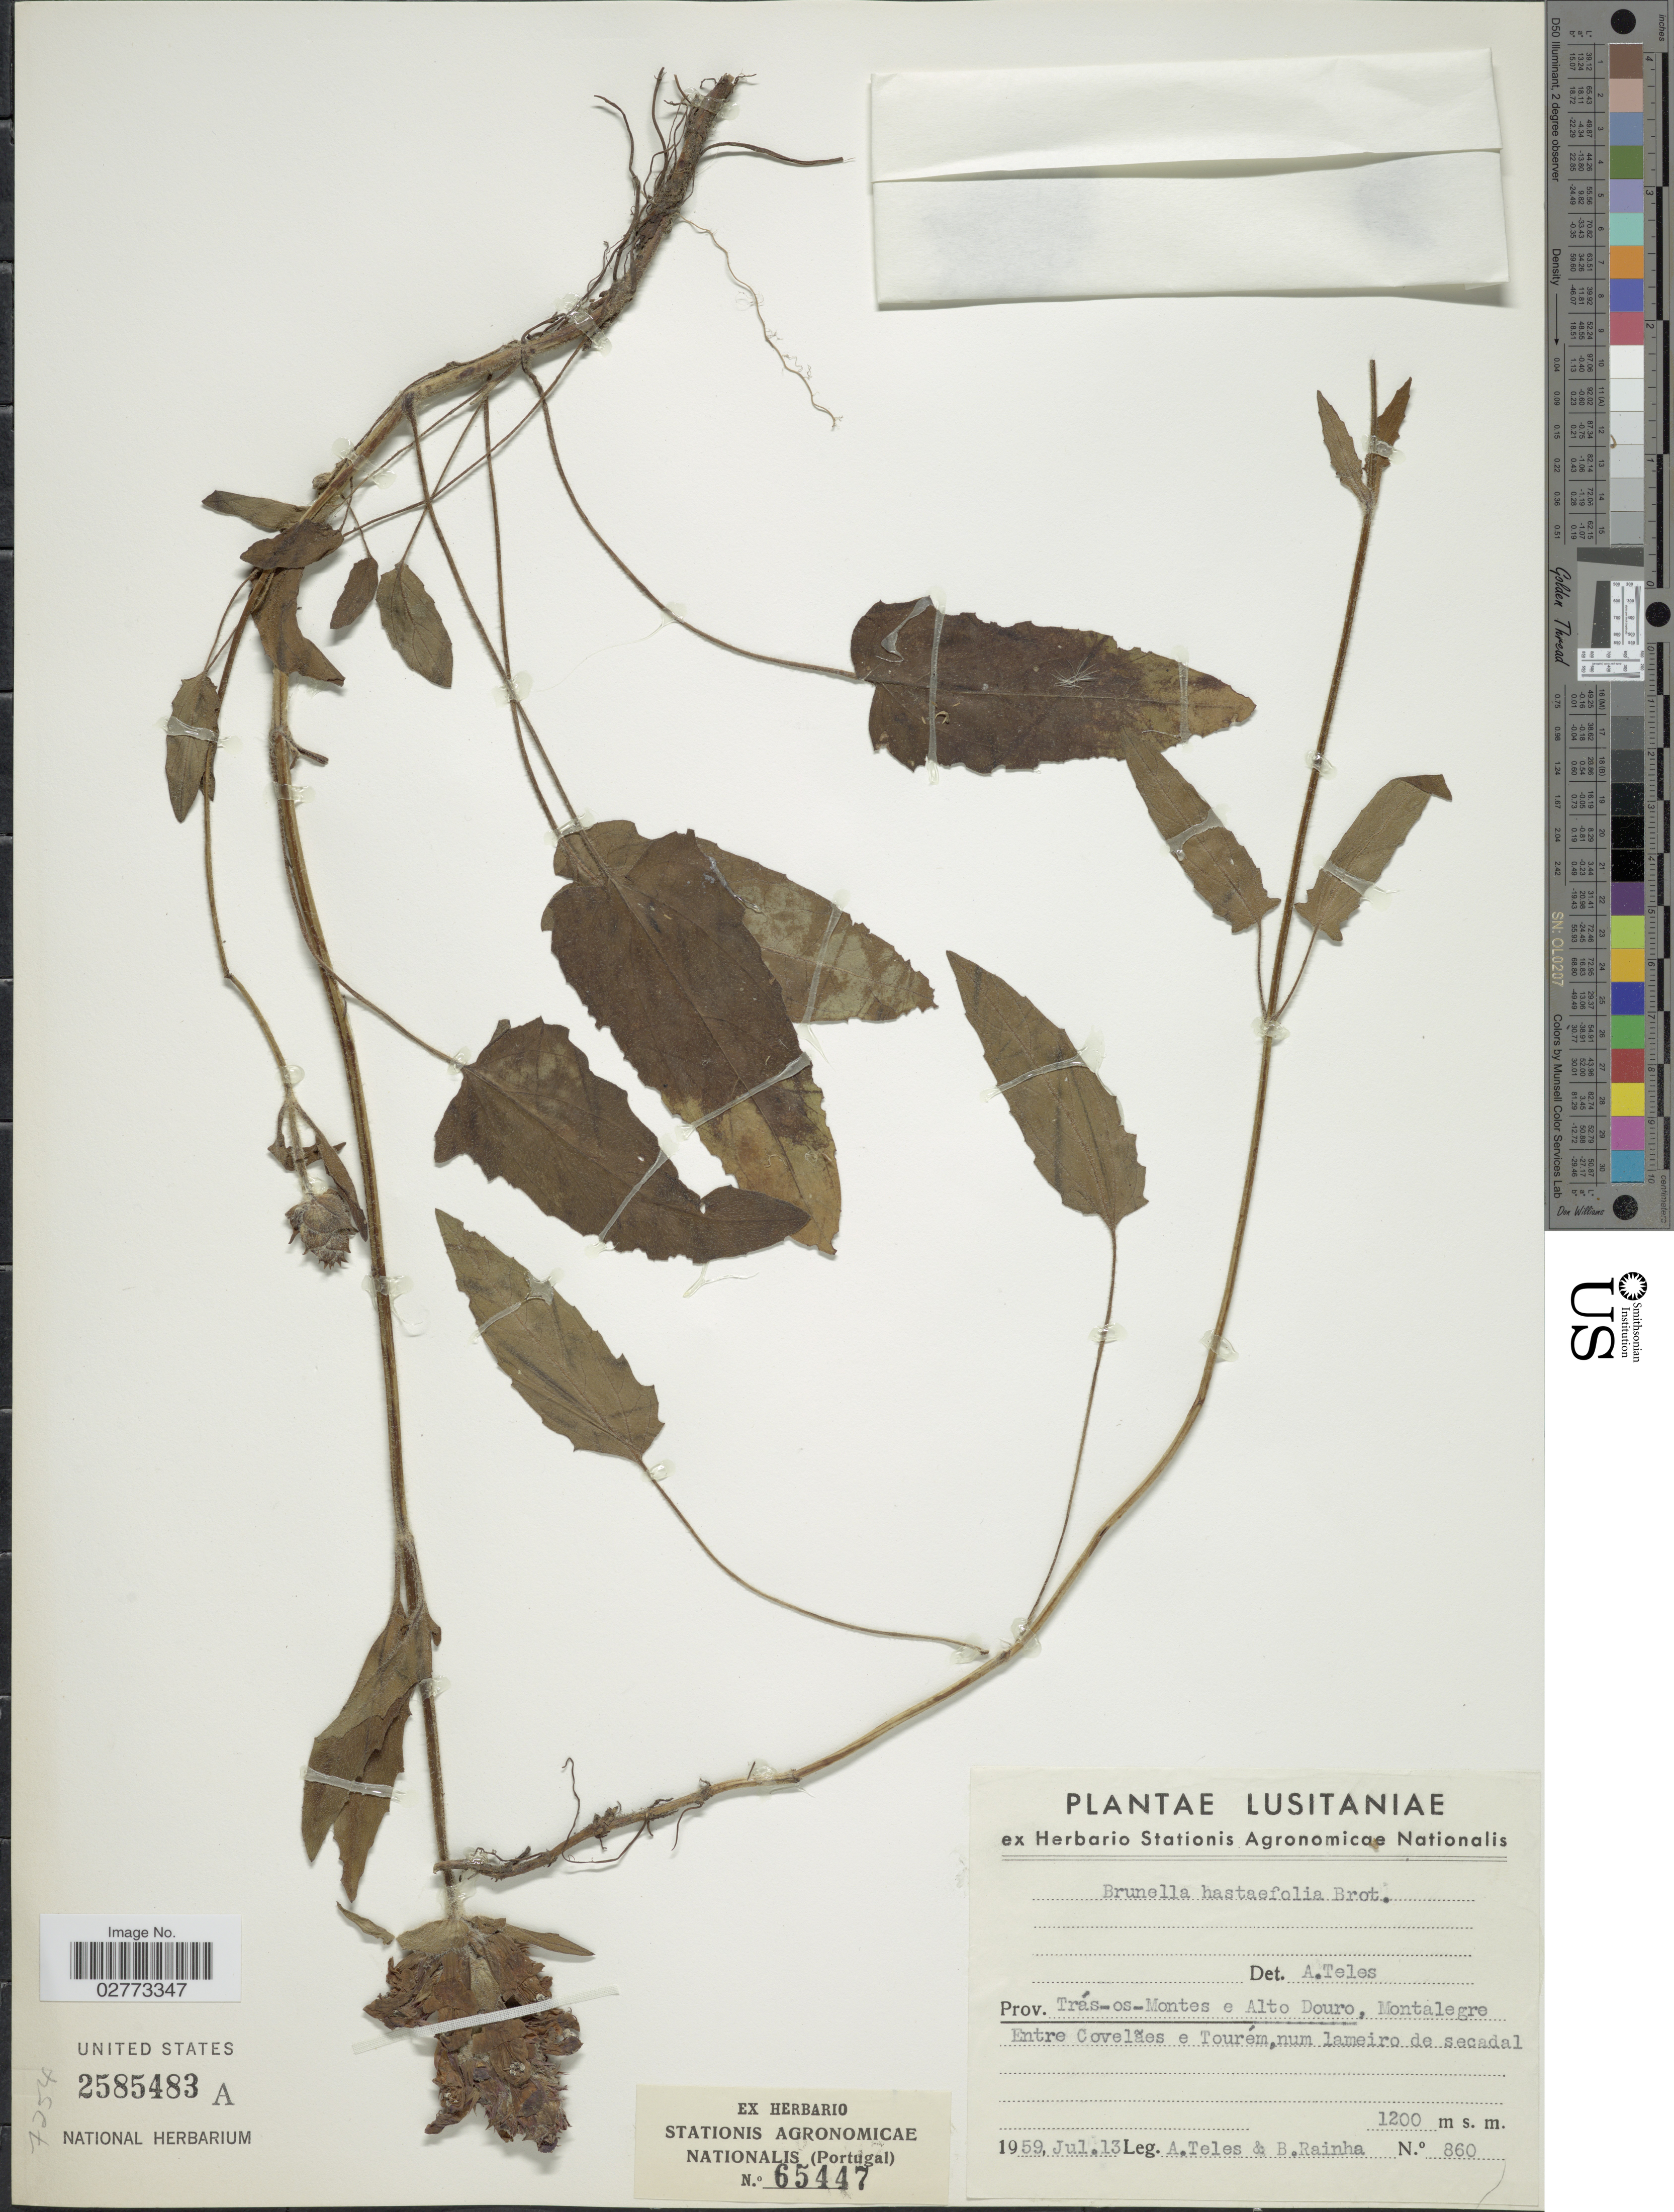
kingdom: Plantae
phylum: Tracheophyta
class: Magnoliopsida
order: Lamiales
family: Lamiaceae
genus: Prunella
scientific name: Prunella grandiflora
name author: (L.) Turra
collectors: A. Teles & B. Rainha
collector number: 860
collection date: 1959-07-13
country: Portugal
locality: Lusitaniae. Prov. Trás-os-Montes e Alto Douro, Montalegre. Entre Covelães e Tourém, num lameiro de secadal.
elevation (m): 1200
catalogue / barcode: US 2585483A